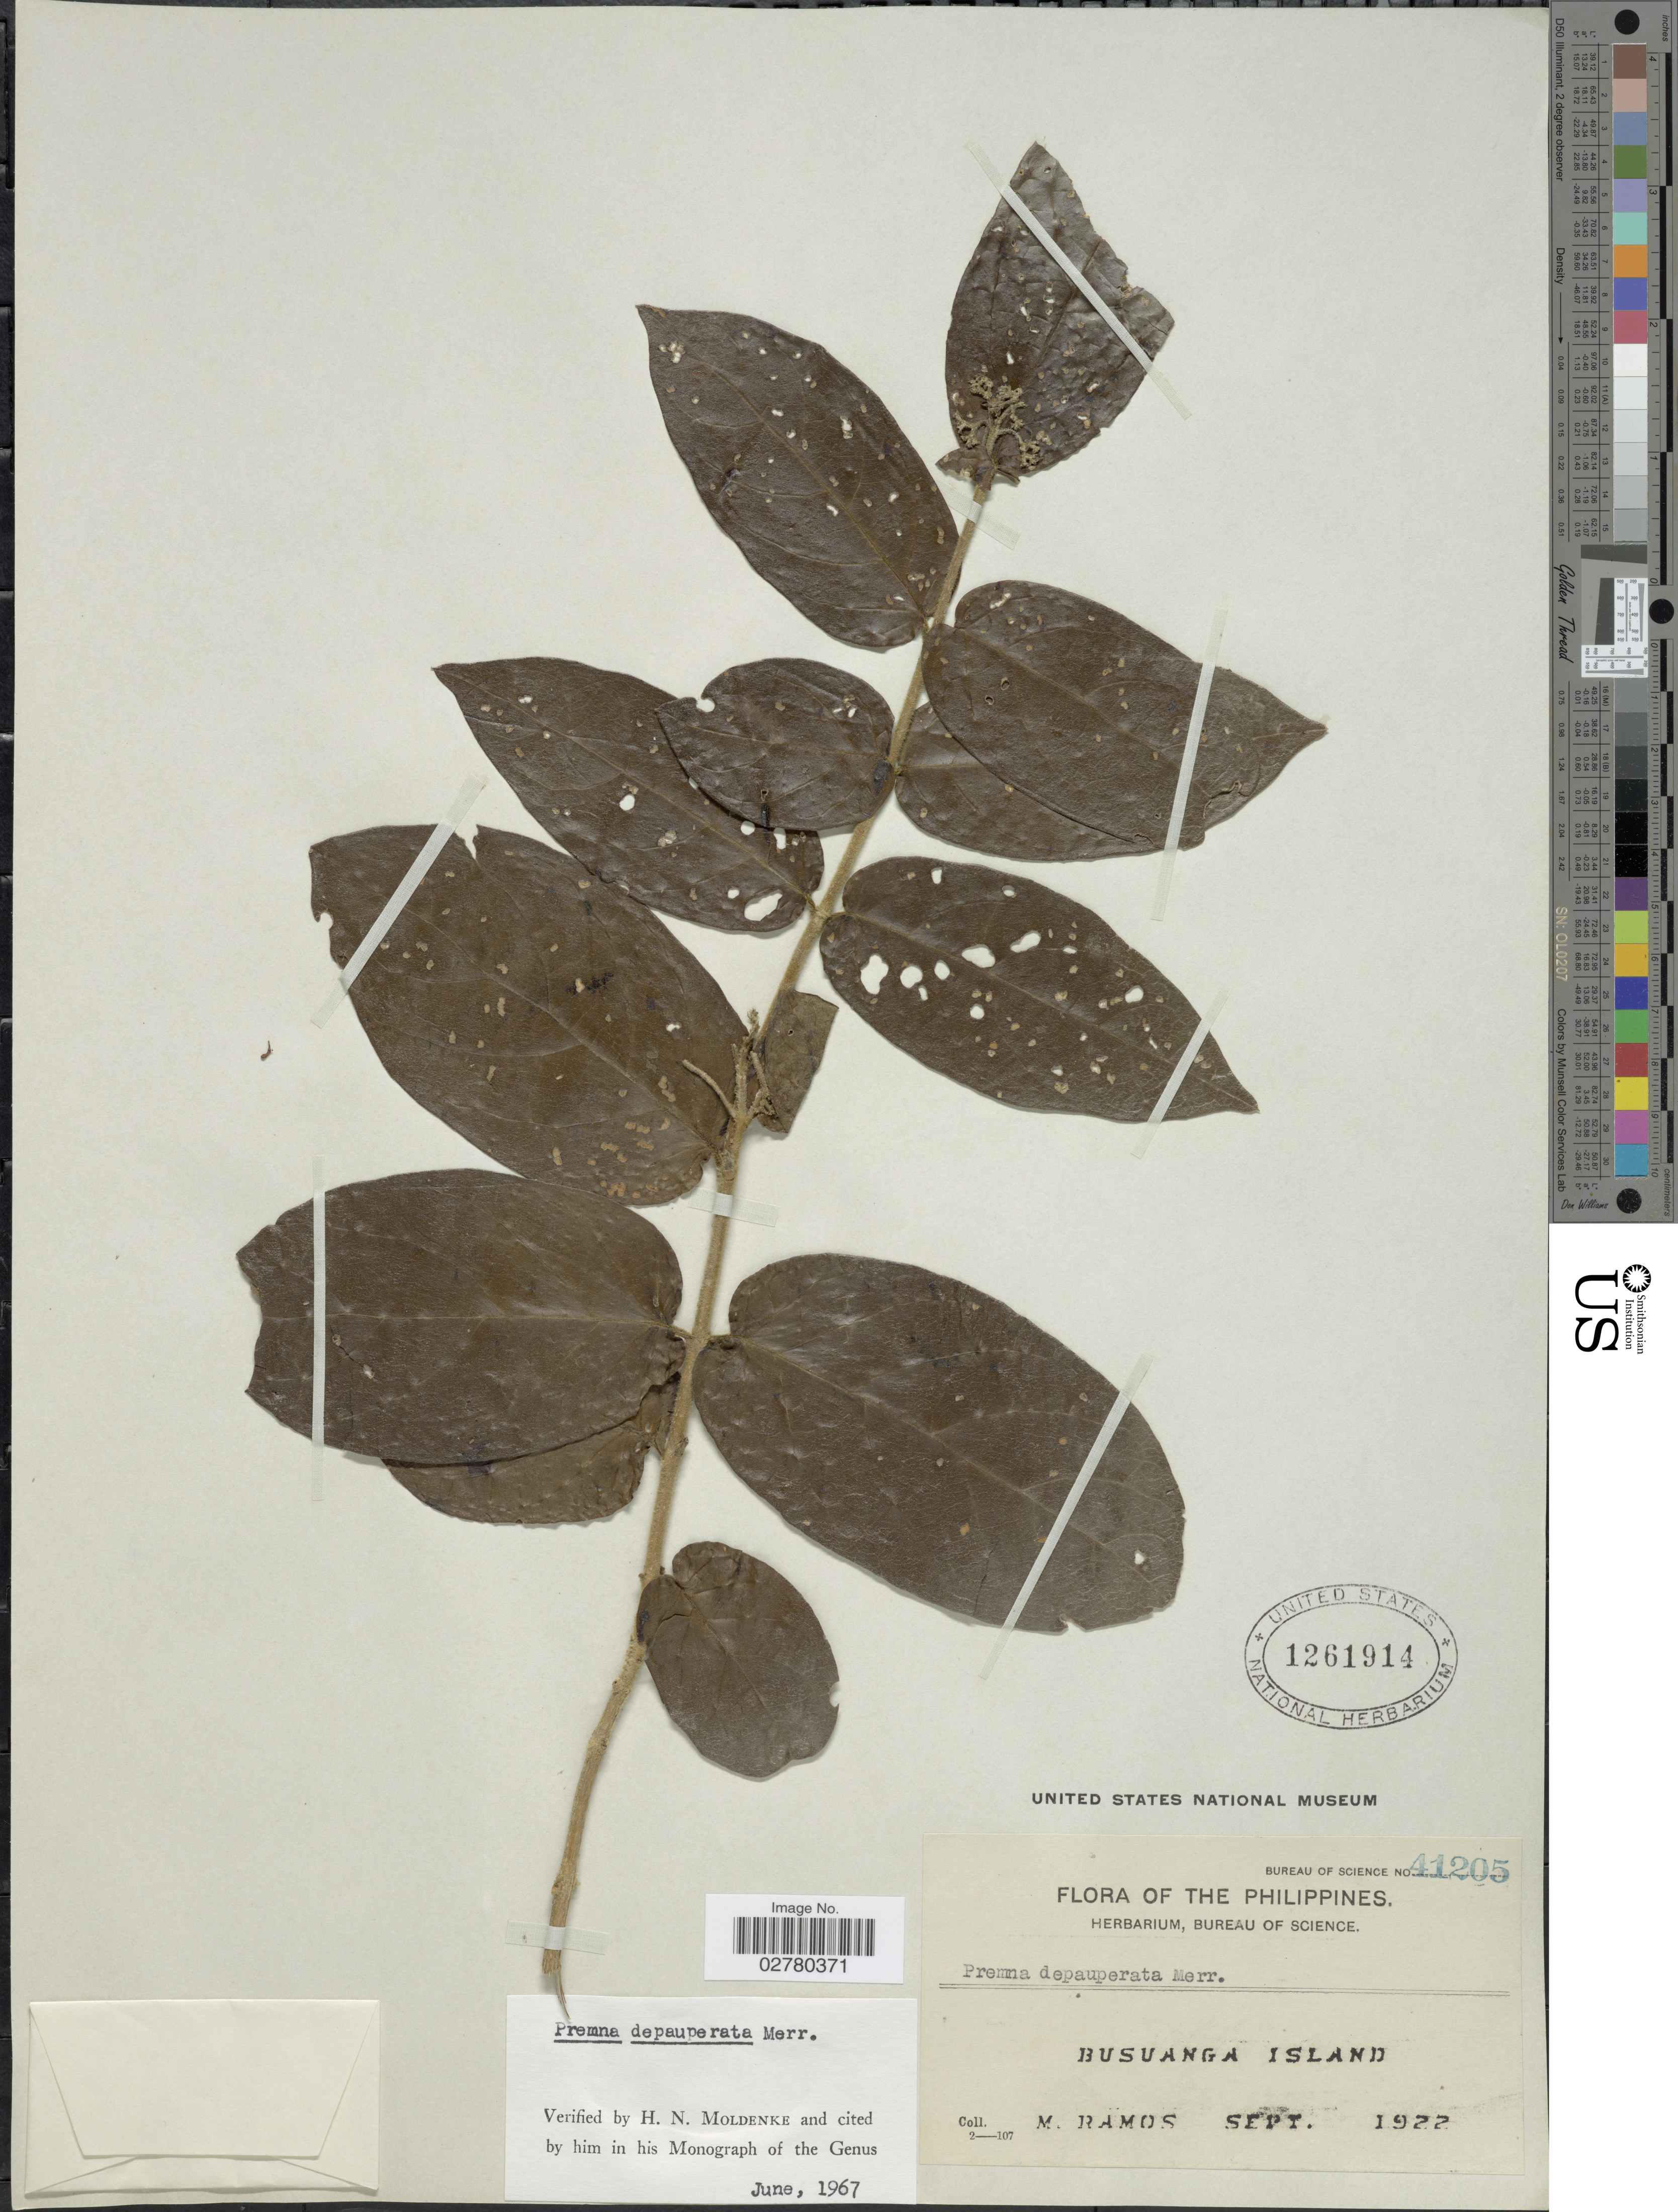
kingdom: Plantae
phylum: Tracheophyta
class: Magnoliopsida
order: Lamiales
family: Lamiaceae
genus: Premna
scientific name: Premna depauperata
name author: Merr.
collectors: M. Ramos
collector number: Bureau of Science 41205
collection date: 1922-09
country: Philippines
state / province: Mimaropa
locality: Busuanga Island.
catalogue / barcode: US 1261914